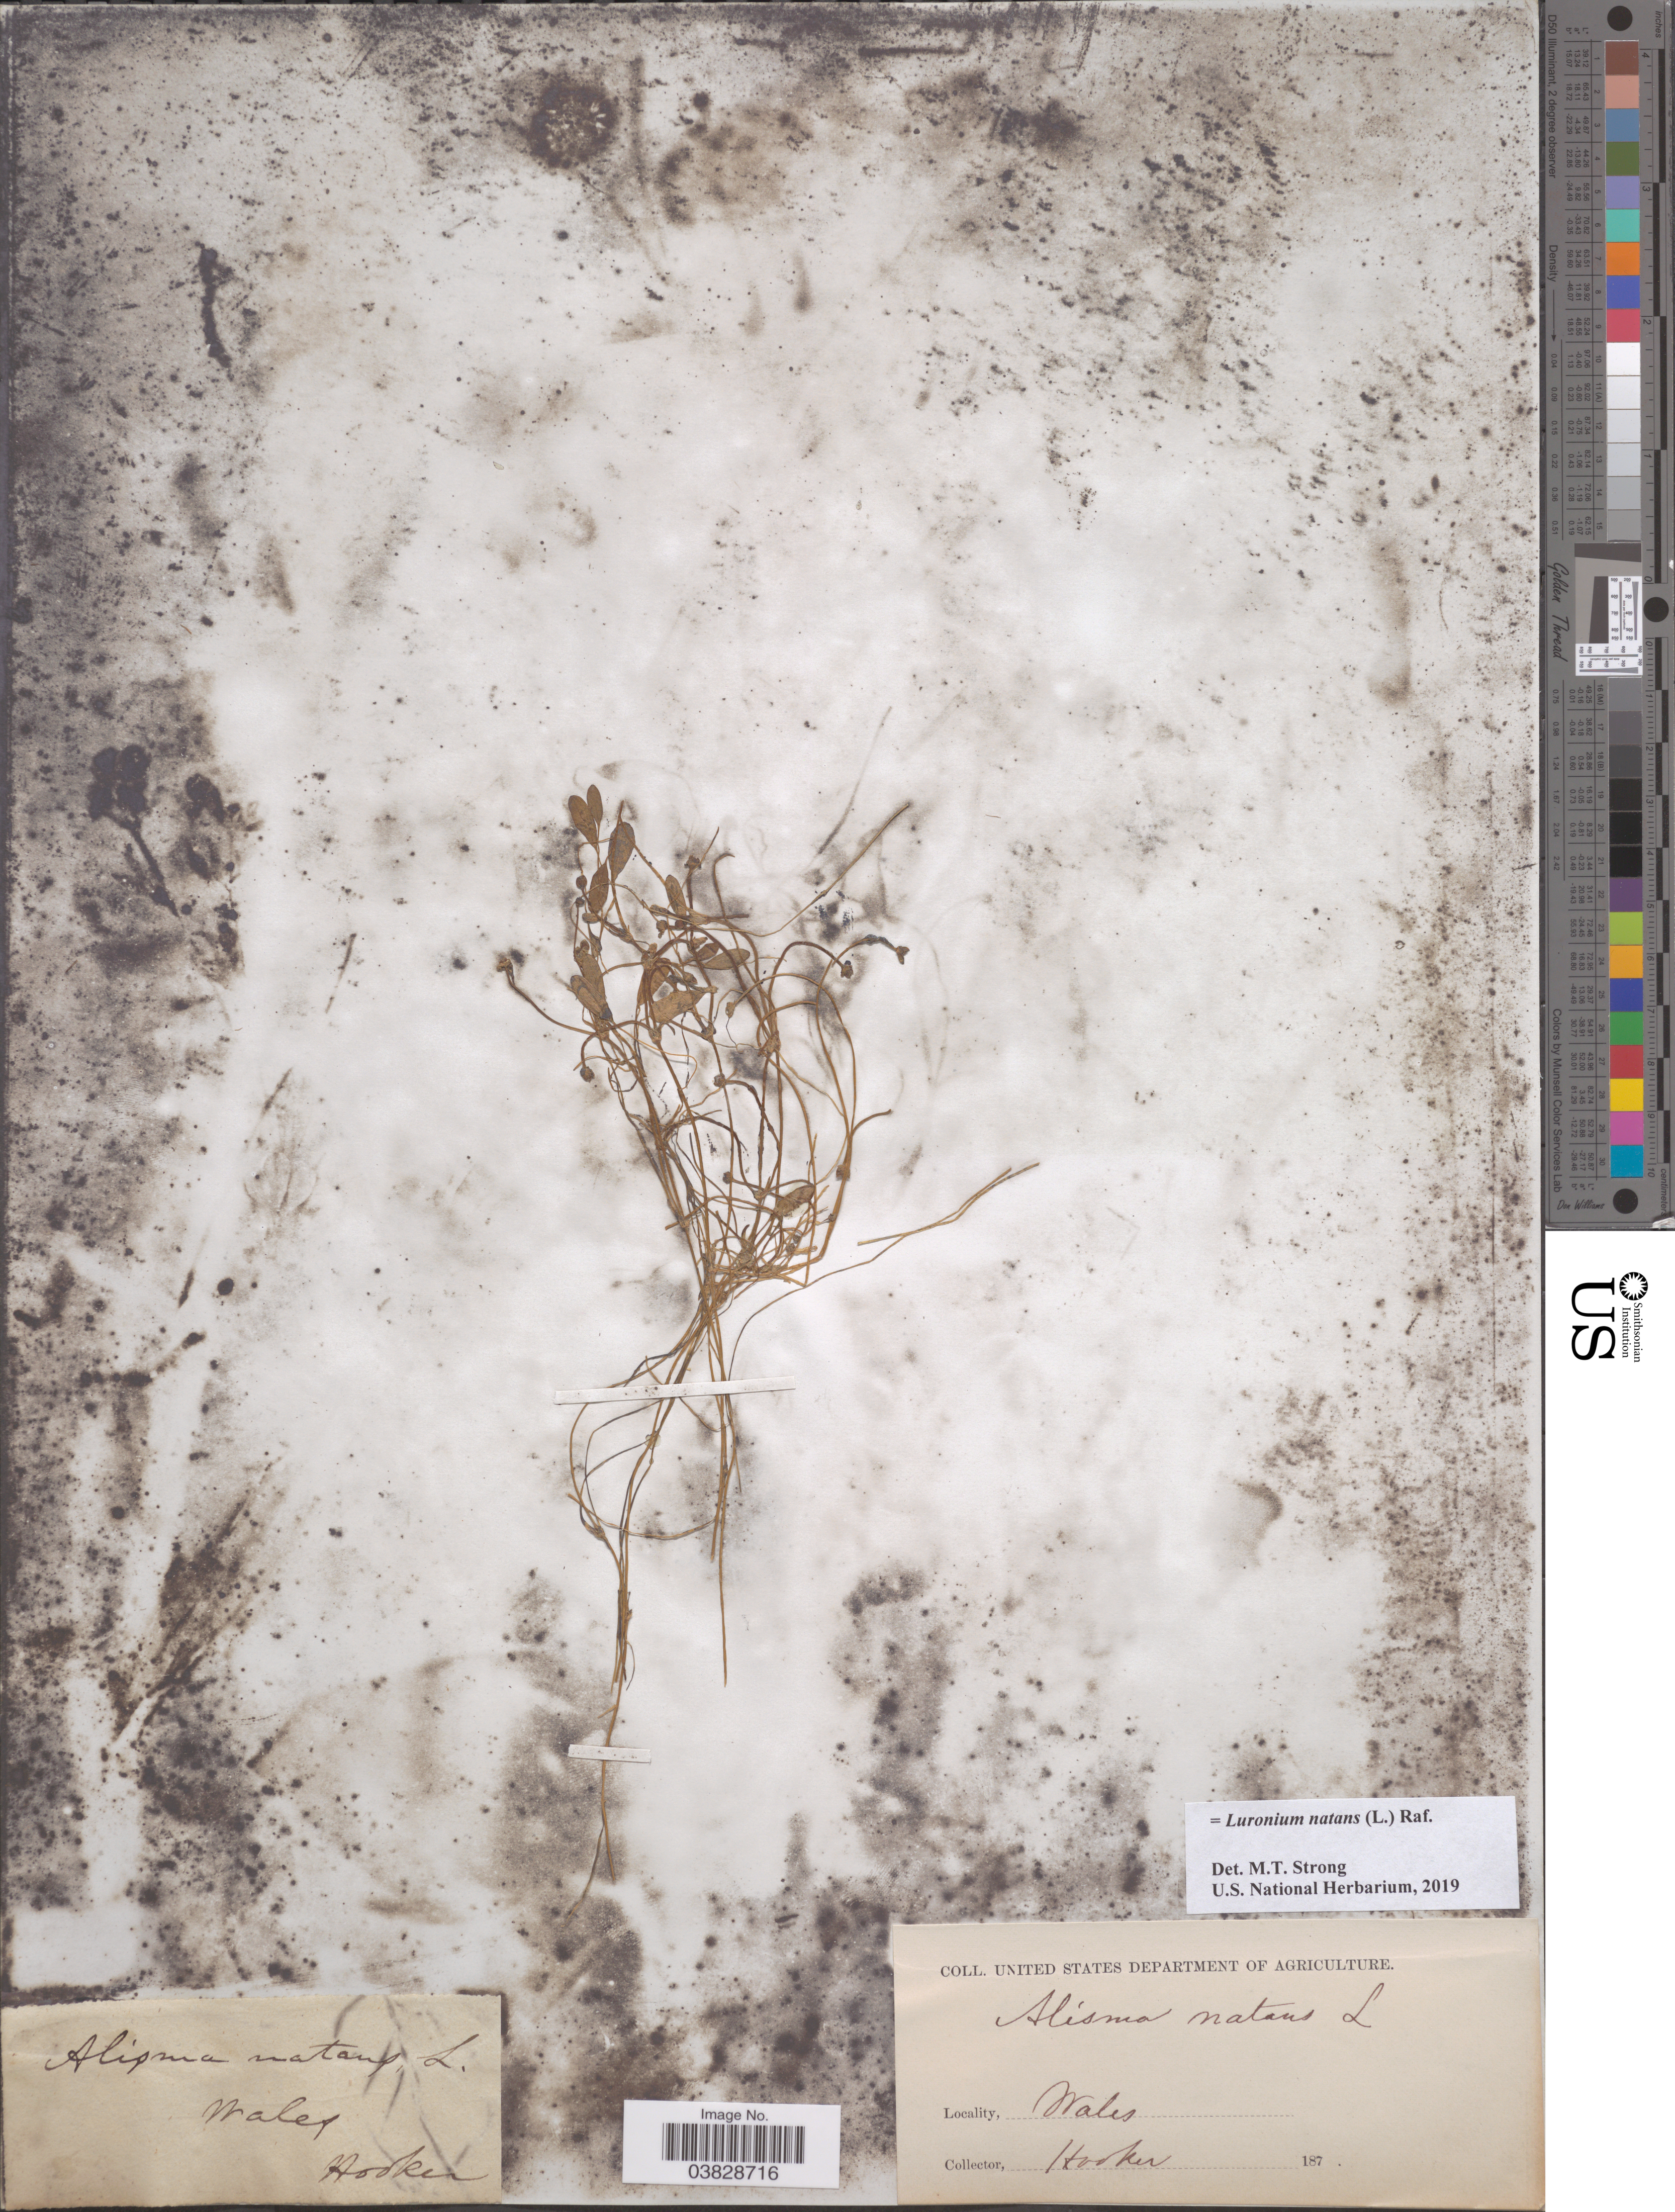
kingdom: Plantae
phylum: Tracheophyta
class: Liliopsida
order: Alismatales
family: Alismataceae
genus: Luronium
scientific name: Luronium natans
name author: (L.) Raf.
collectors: -. Hooker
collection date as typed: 187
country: United Kingdom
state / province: Wales